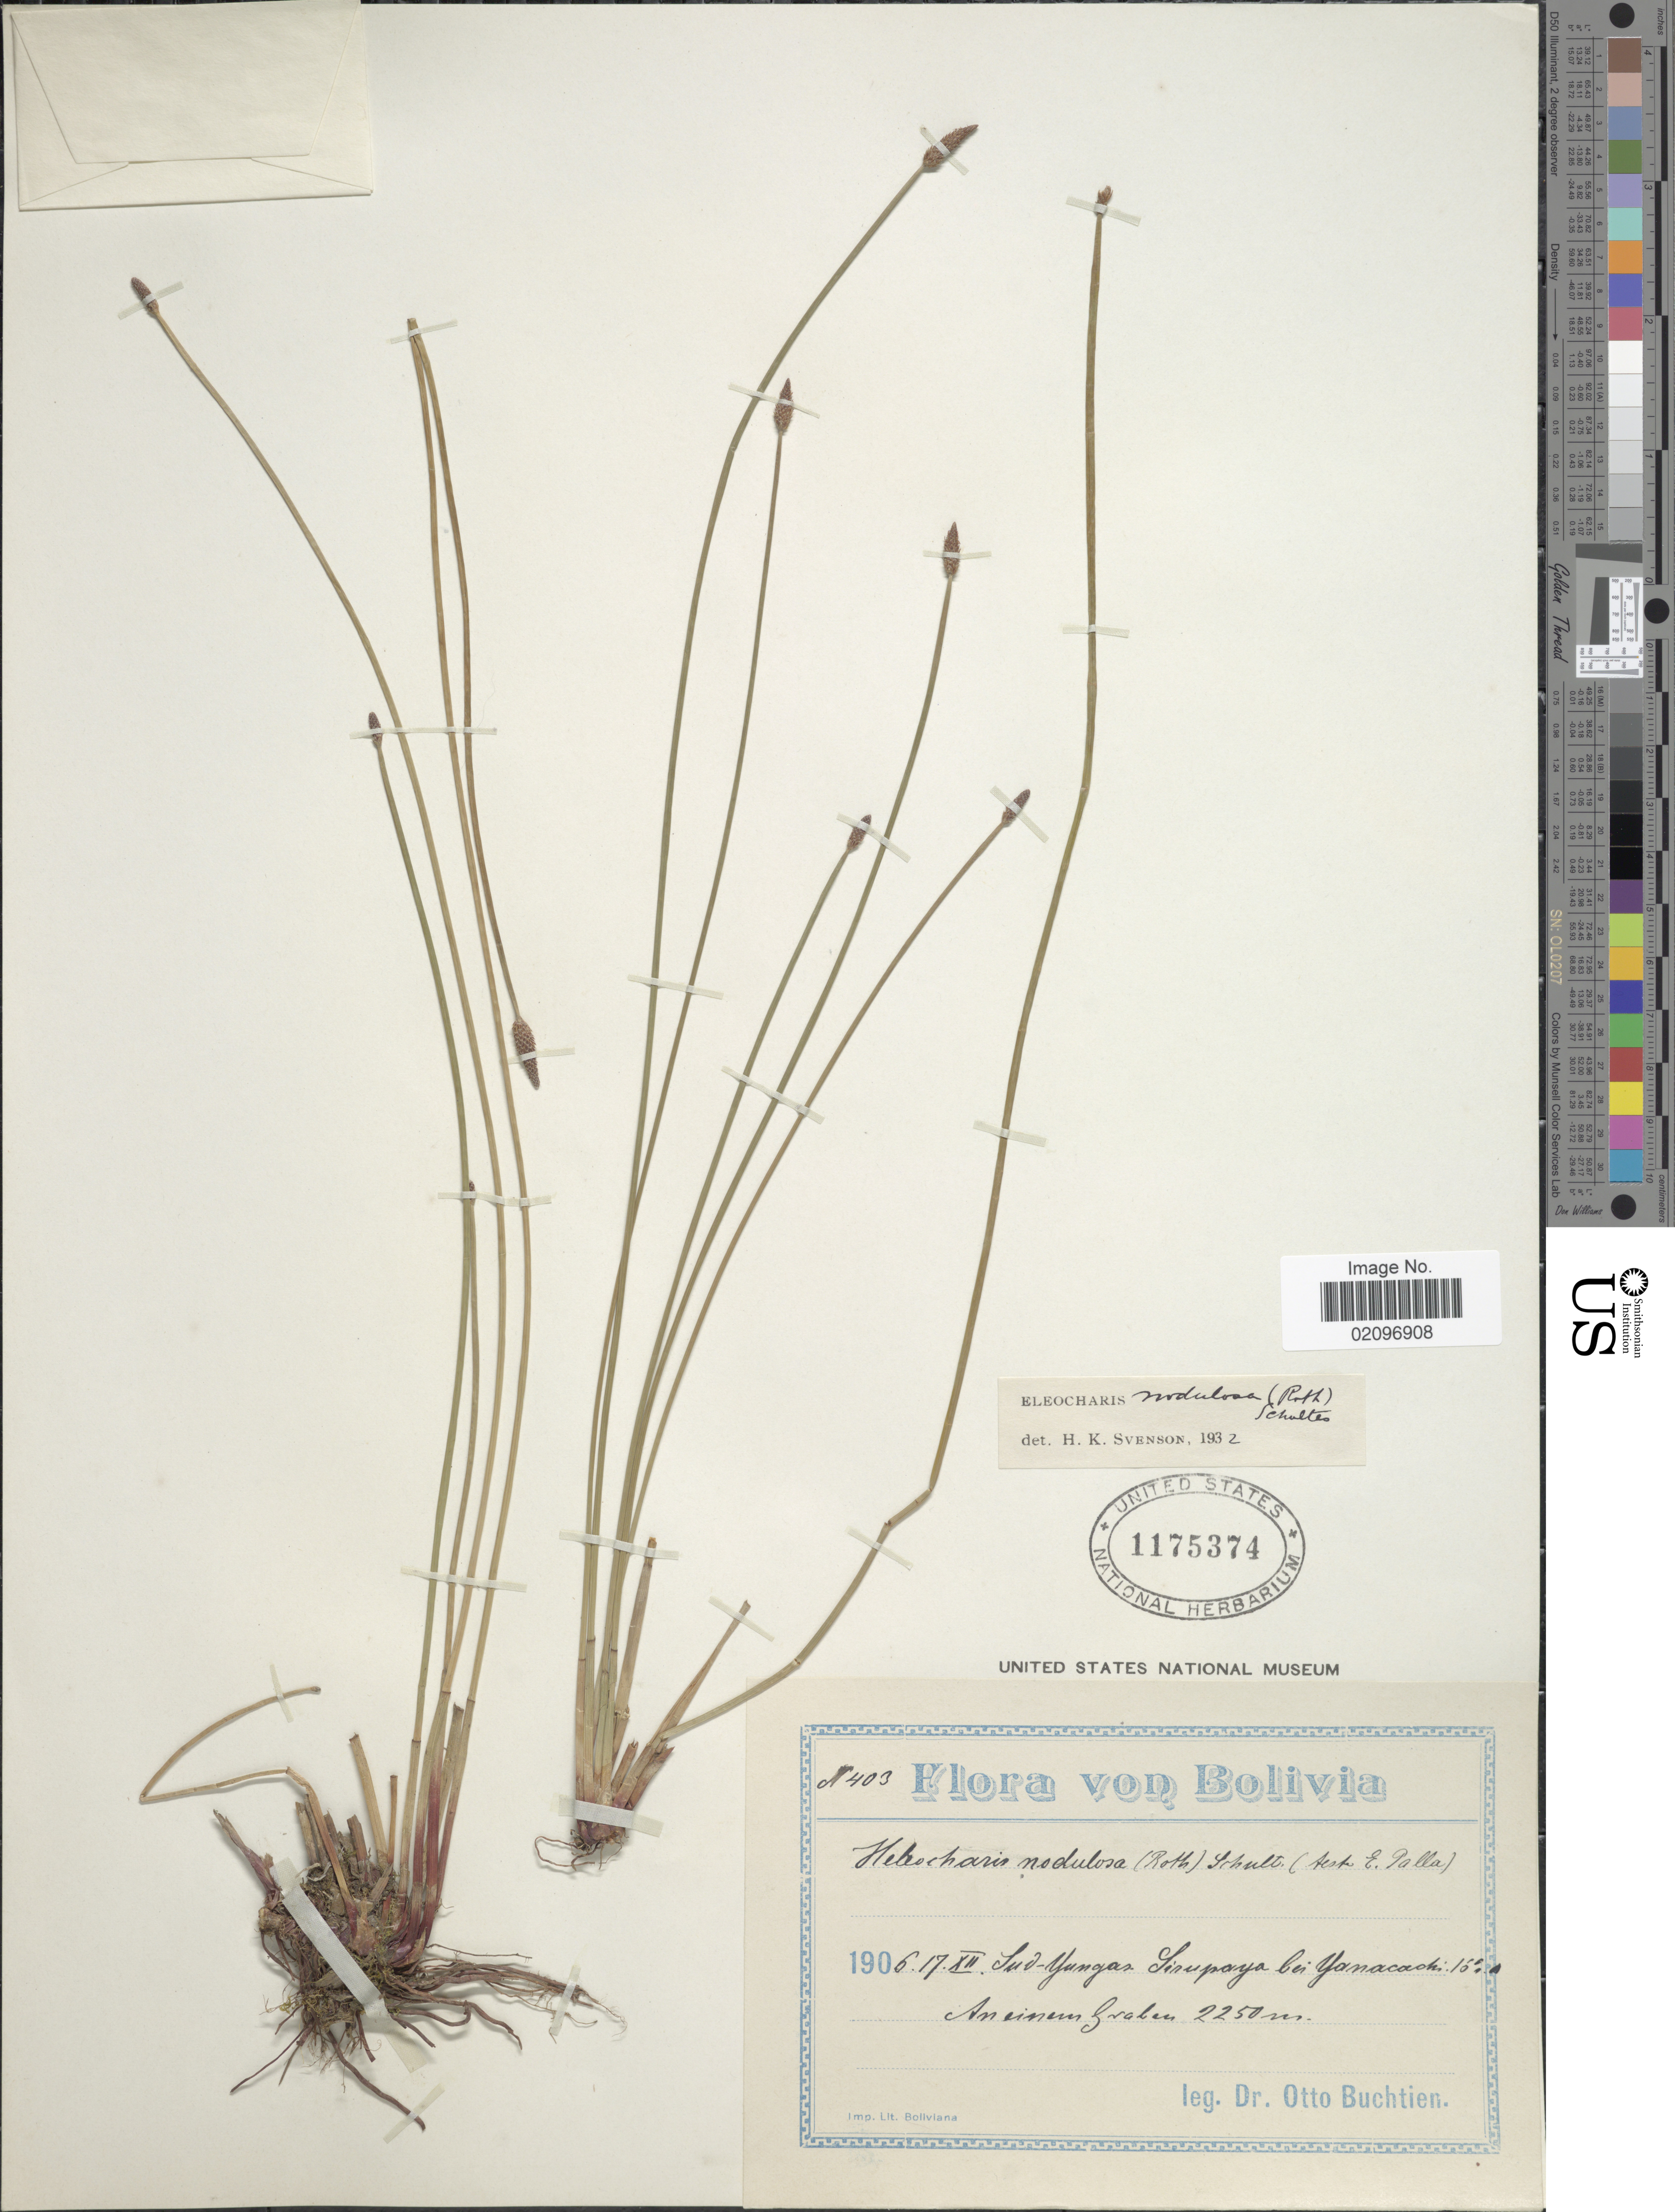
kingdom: Plantae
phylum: Tracheophyta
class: Liliopsida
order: Poales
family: Cyperaceae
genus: Eleocharis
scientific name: Eleocharis montana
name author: (Kunth) Roem. & Schult.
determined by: Strong, Mark T., (BOT), Smithsonian Institution - National Museum of Natural History (UNITED STATES)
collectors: O. Buchtien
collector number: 403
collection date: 1906-12-17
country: Bolivia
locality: Sud-Yungas Sirupaya bei Yanacachi, An enim Graben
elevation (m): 2250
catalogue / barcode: US 1175374